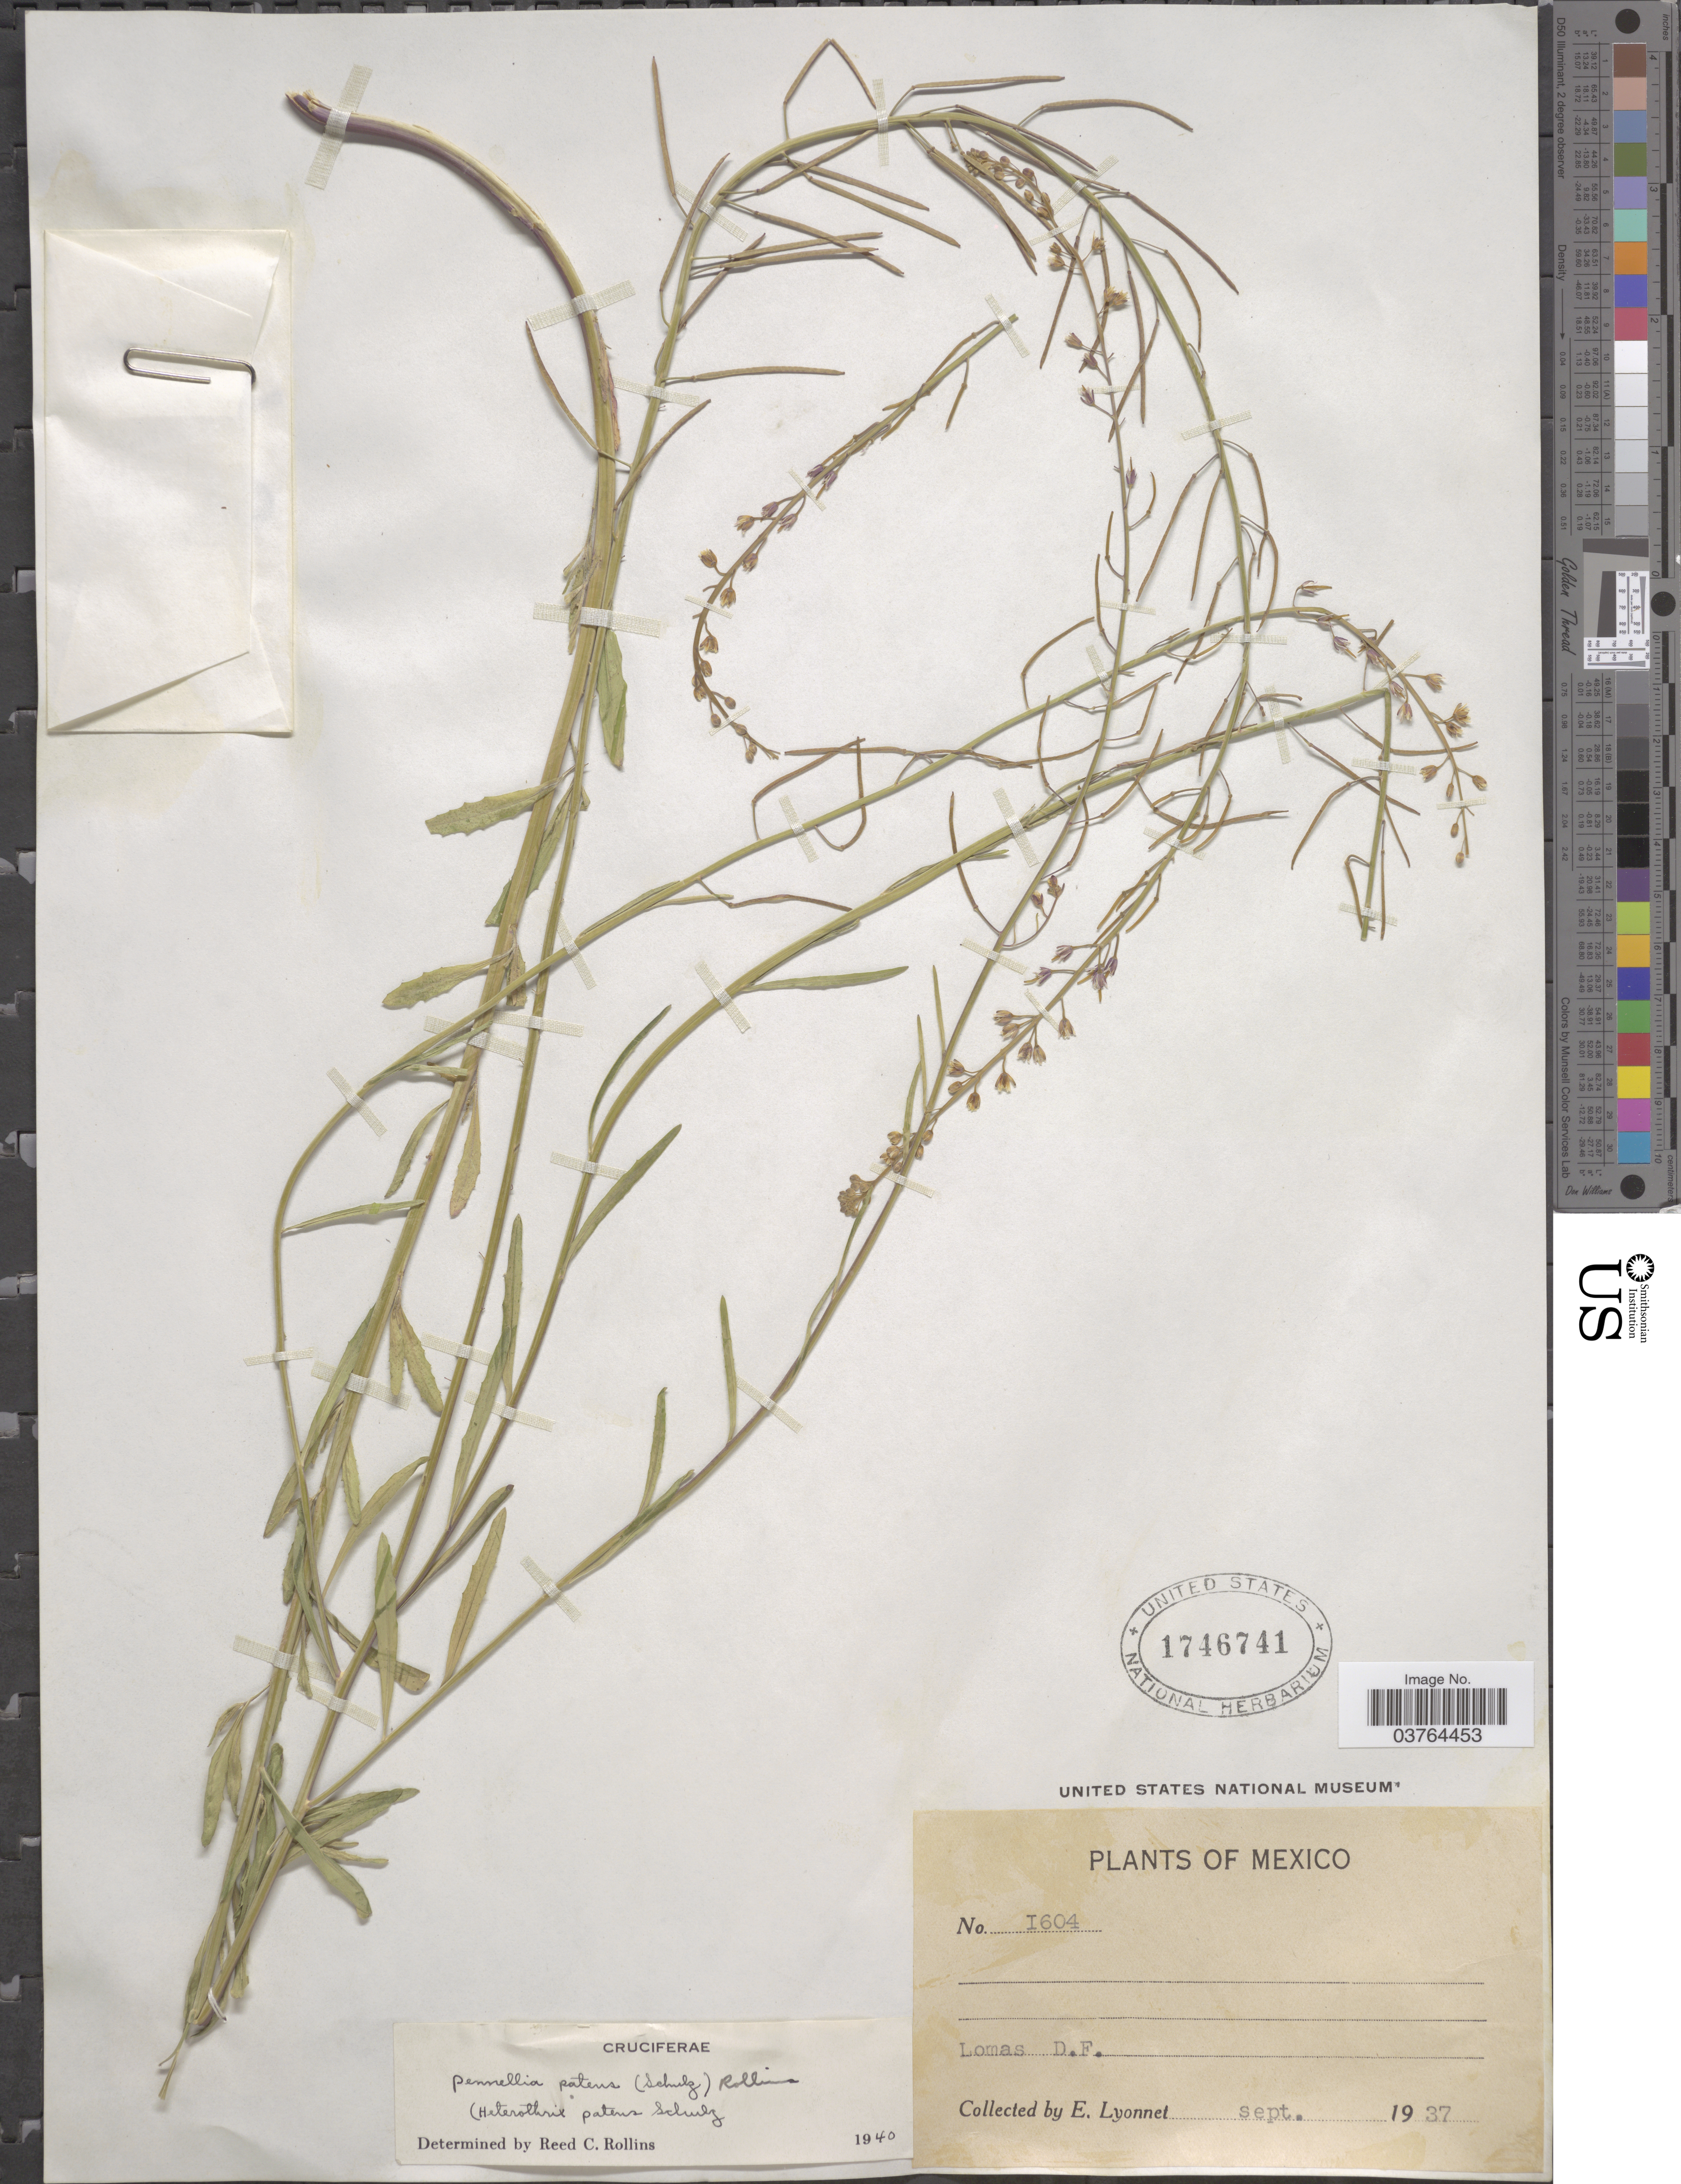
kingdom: Plantae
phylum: Tracheophyta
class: Magnoliopsida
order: Brassicales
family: Brassicaceae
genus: Pennellia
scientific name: Pennellia patens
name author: (O.E. Schulz) Rollins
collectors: E. Lyonnet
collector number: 1604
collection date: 1937-09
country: Mexico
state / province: Distrito Federal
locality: Lomas.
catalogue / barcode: US 1746741